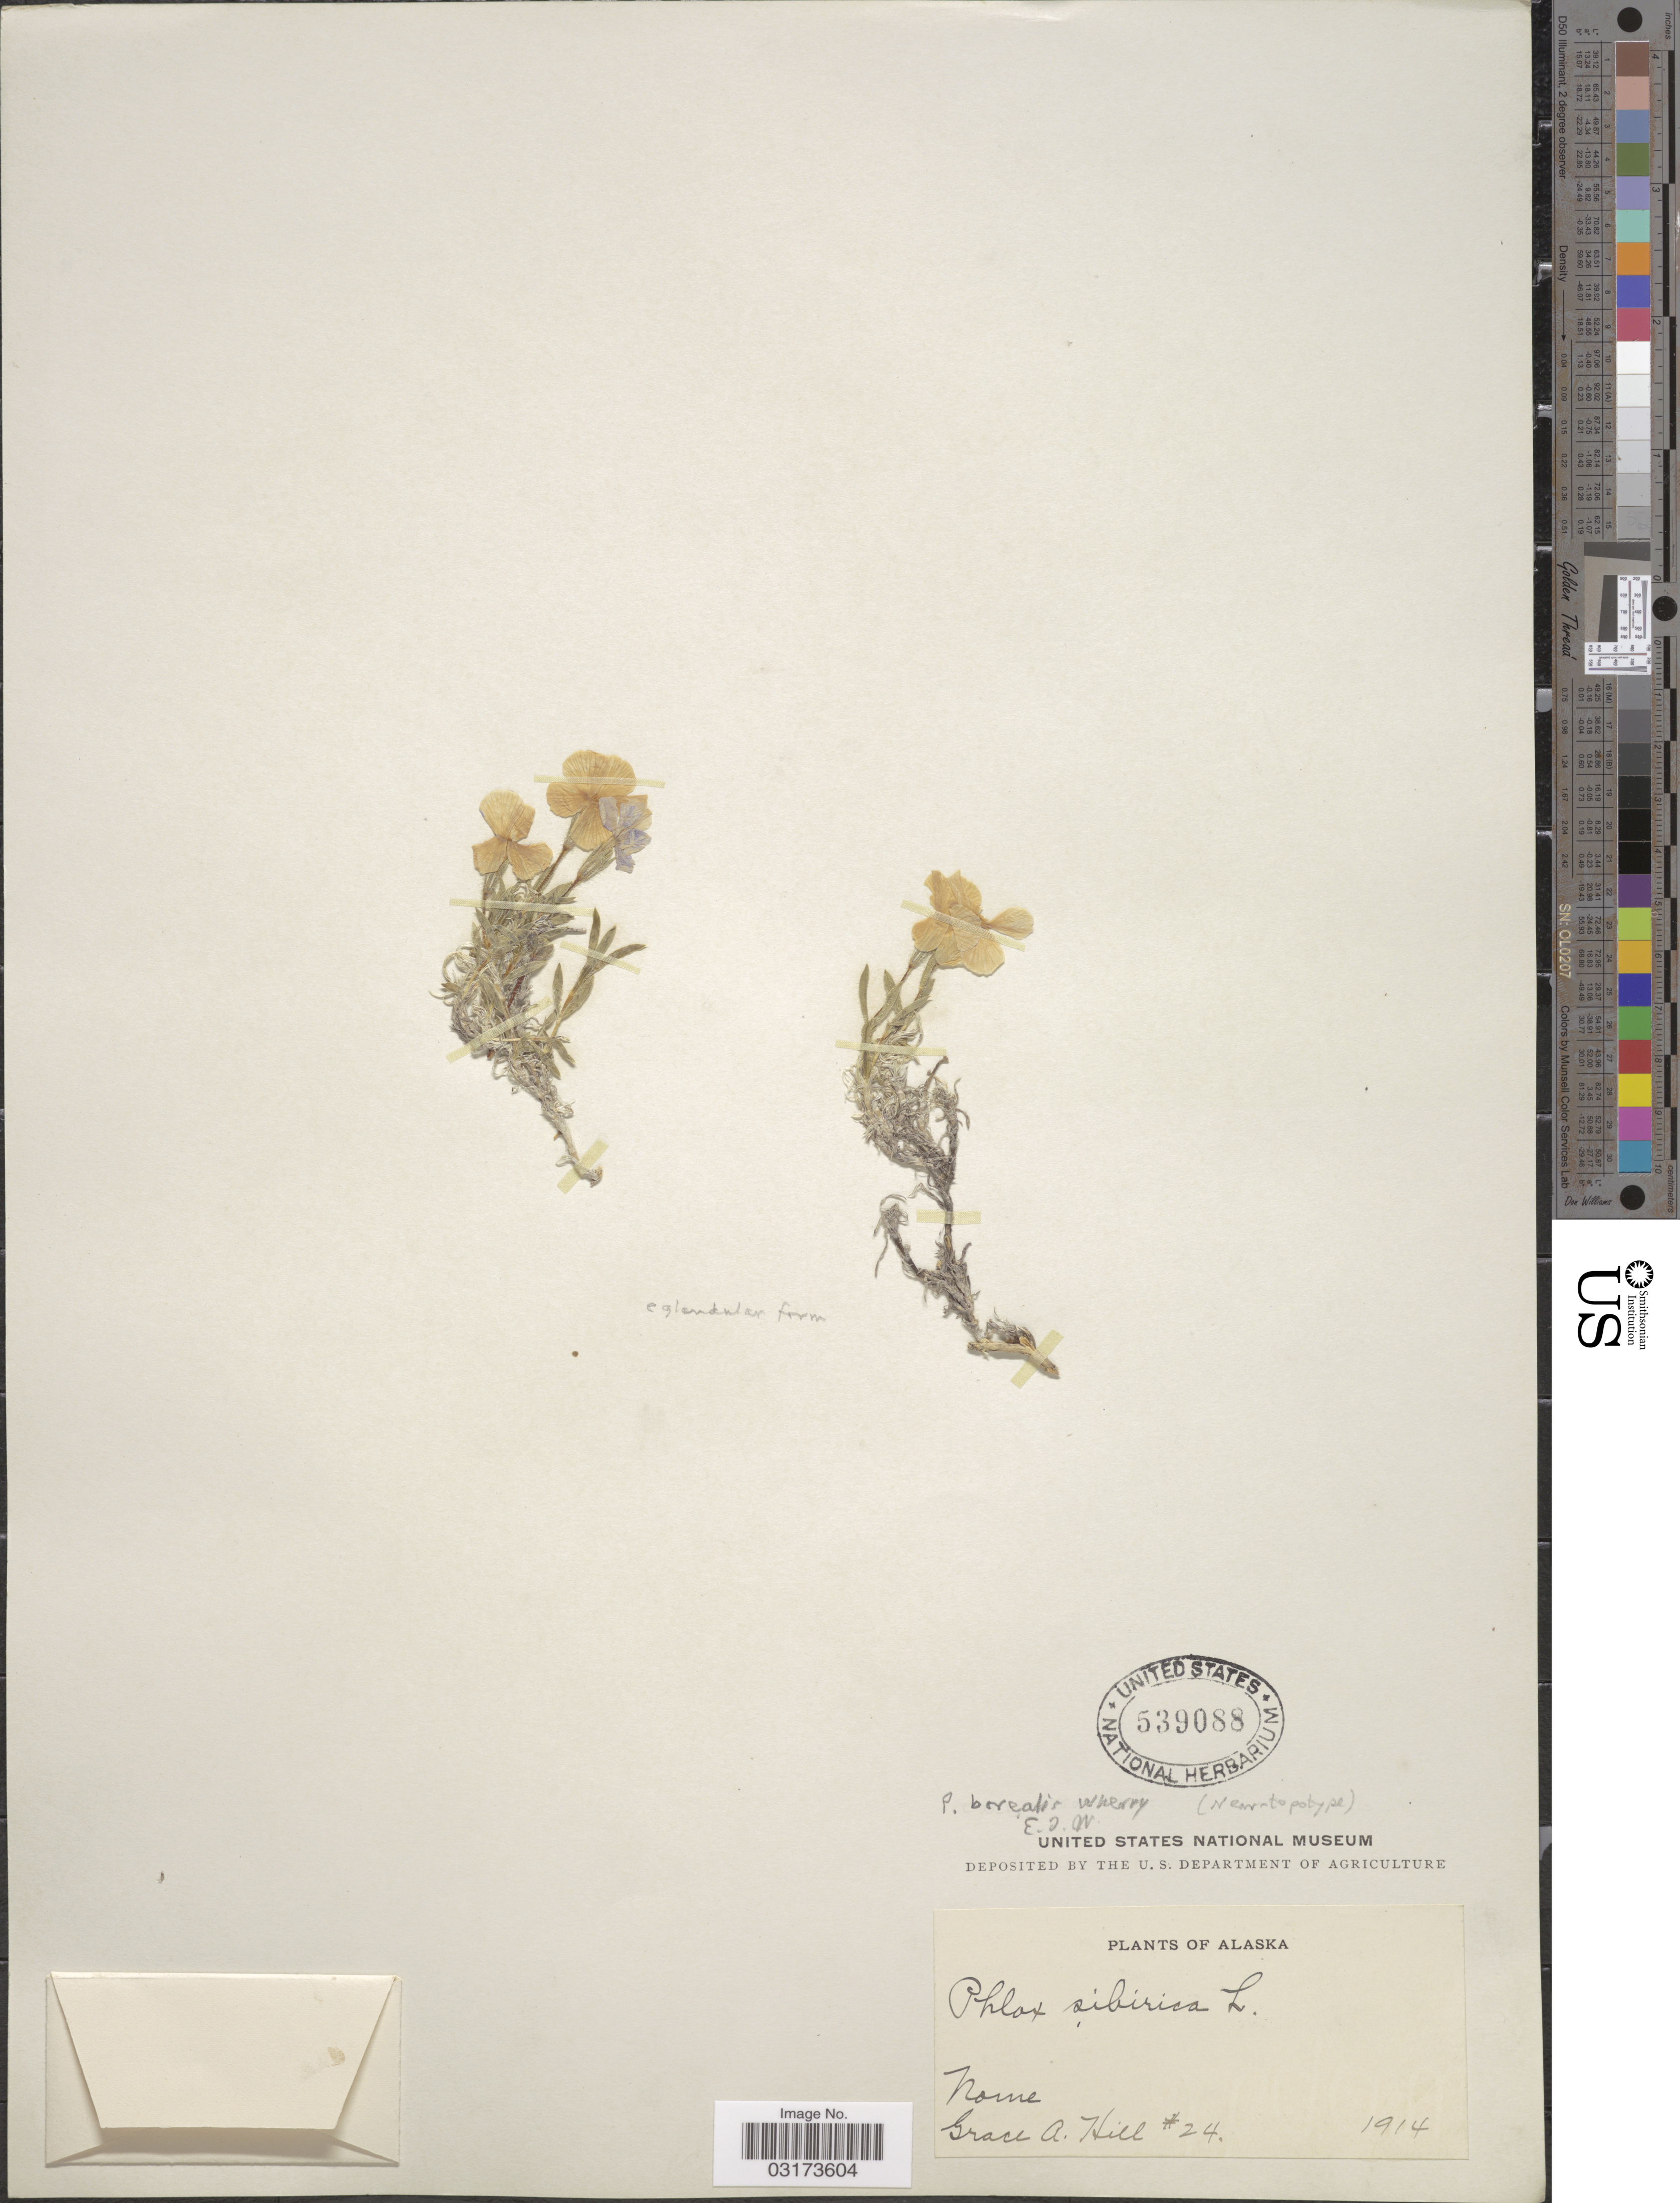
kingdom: Plantae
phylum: Tracheophyta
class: Magnoliopsida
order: Ericales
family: Polemoniaceae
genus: Phlox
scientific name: Phlox alaskensis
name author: Jordal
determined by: Mayfield, M. H.; Ferguson, C. J.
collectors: G. A. Hill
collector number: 24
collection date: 1914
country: United States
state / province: Alaska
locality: Nome.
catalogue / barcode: US 539088